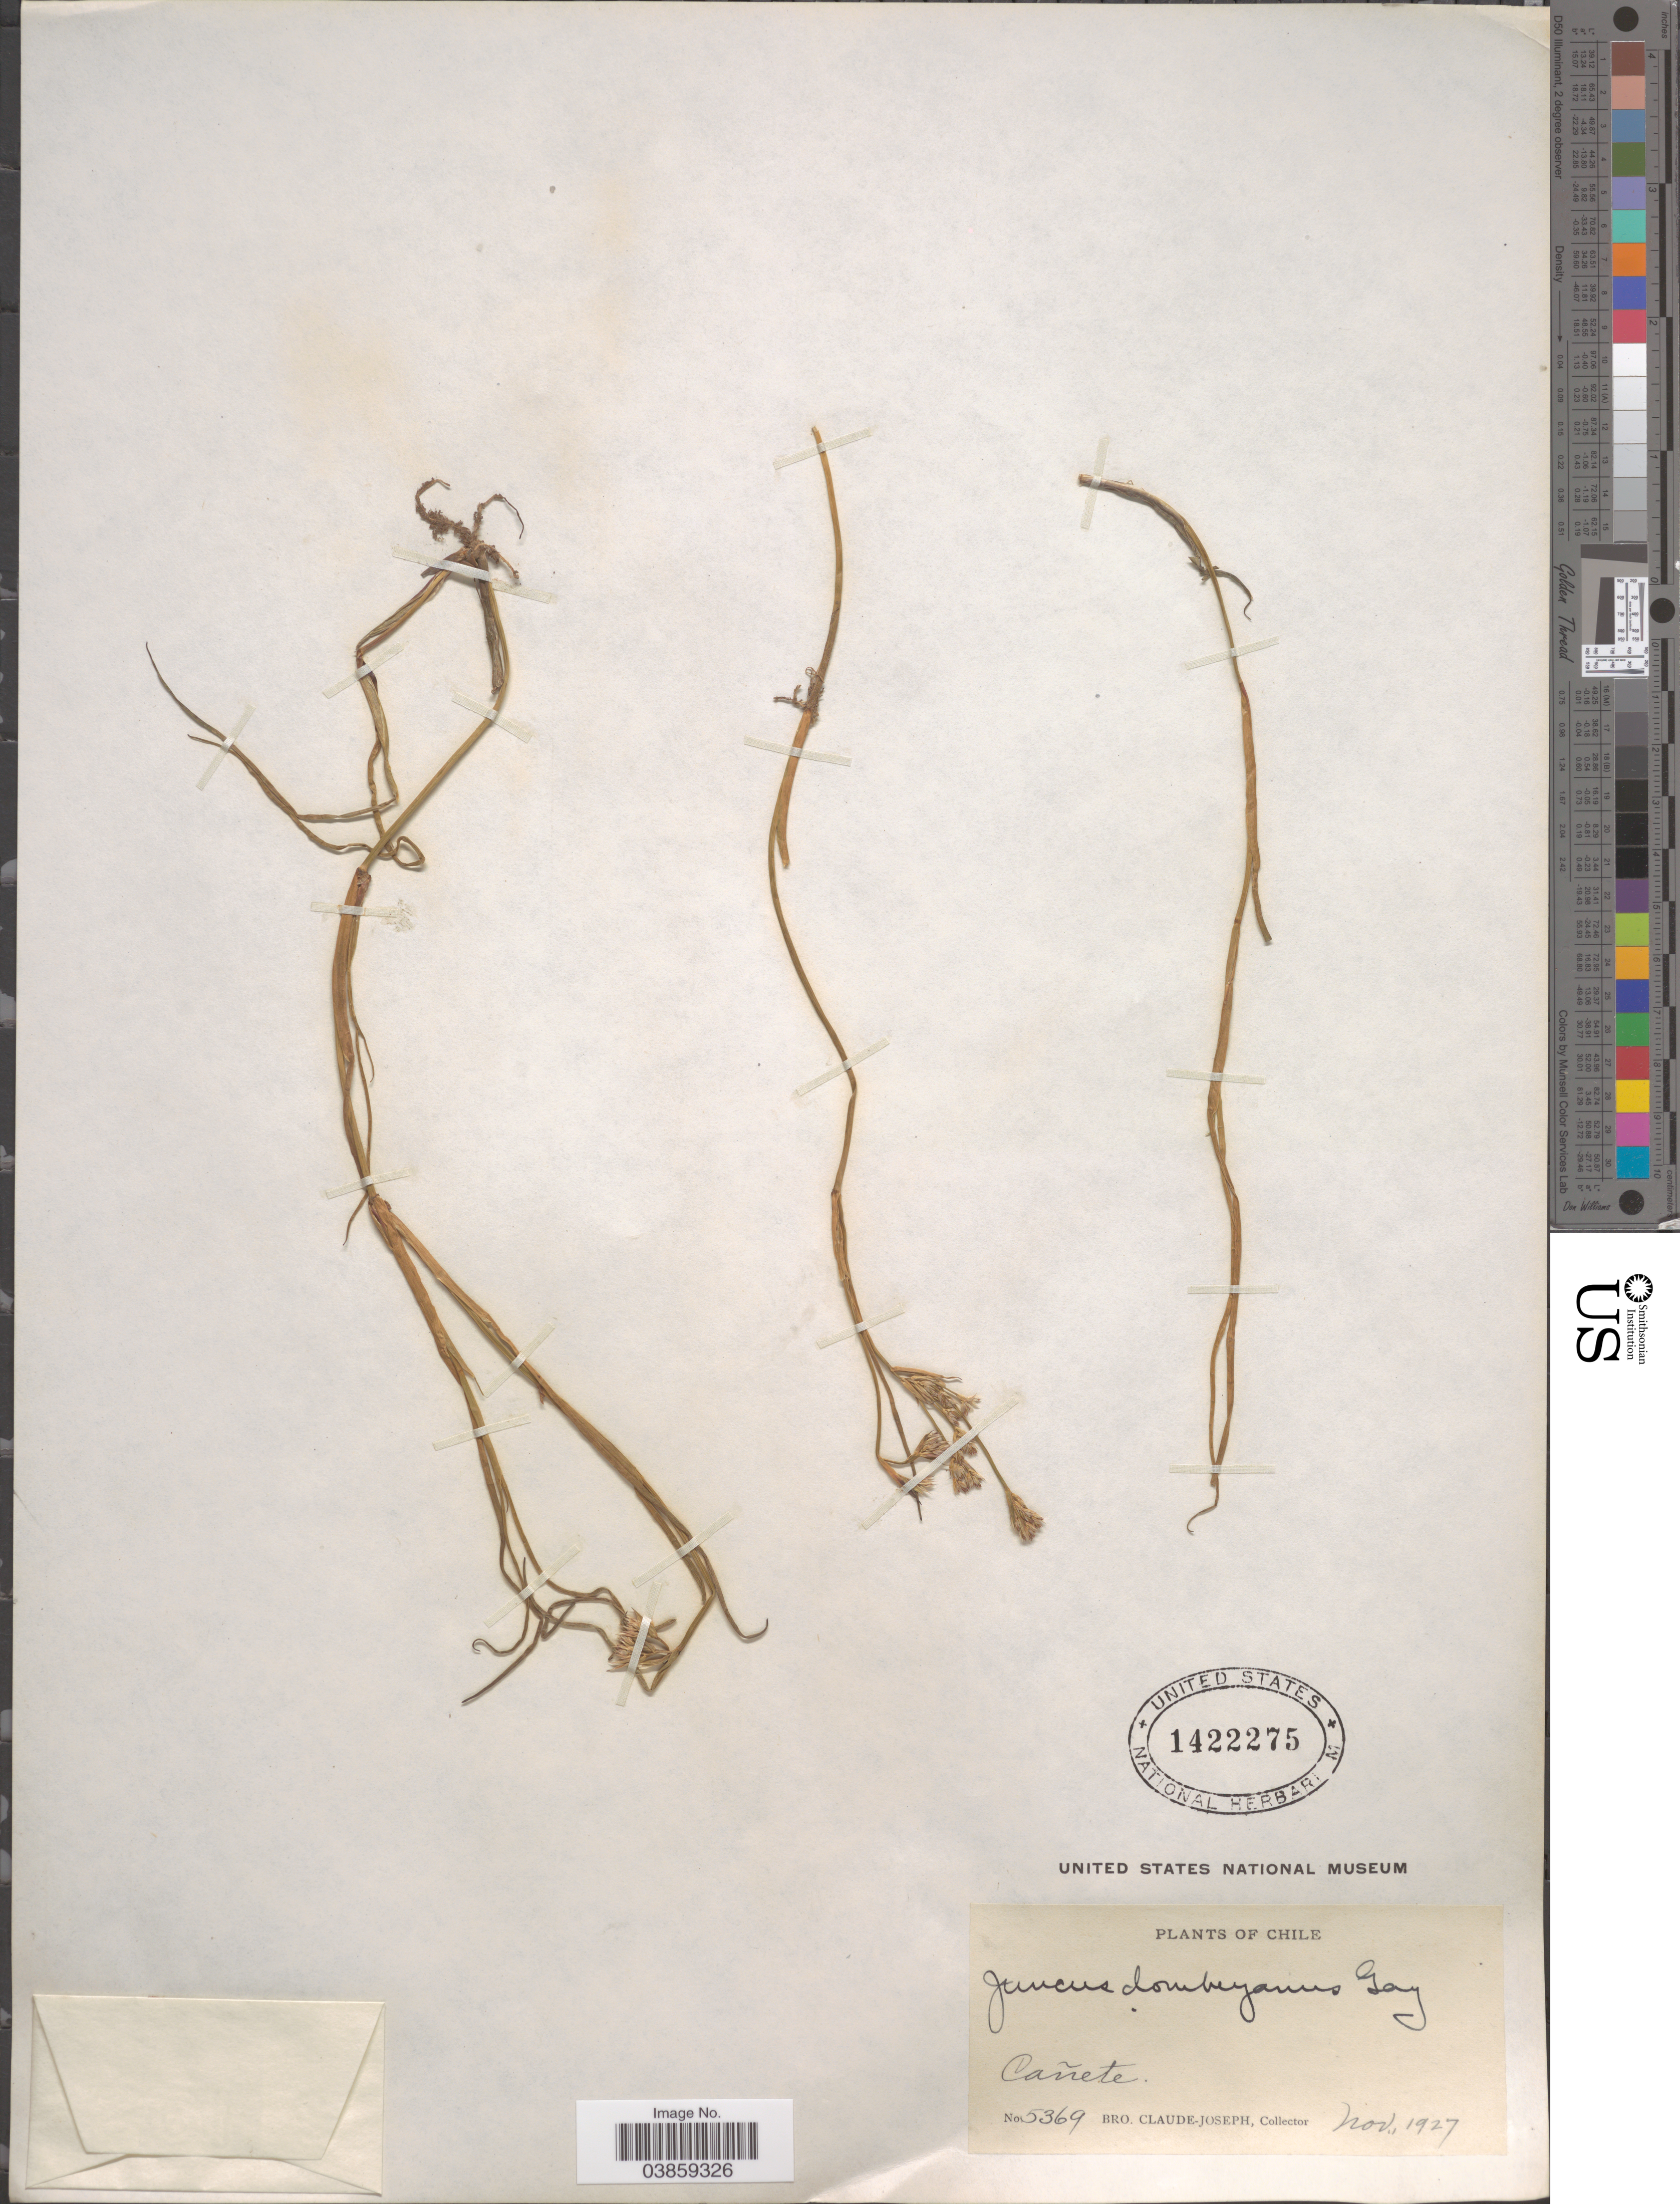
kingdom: Plantae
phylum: Tracheophyta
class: Liliopsida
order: Poales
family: Juncaceae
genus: Juncus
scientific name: Juncus dombeyanus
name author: J. Gay ex Laharpe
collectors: Bro. Claude-Joseph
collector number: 5369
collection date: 1927-11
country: Chile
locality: Cañete.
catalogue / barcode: US 1422275